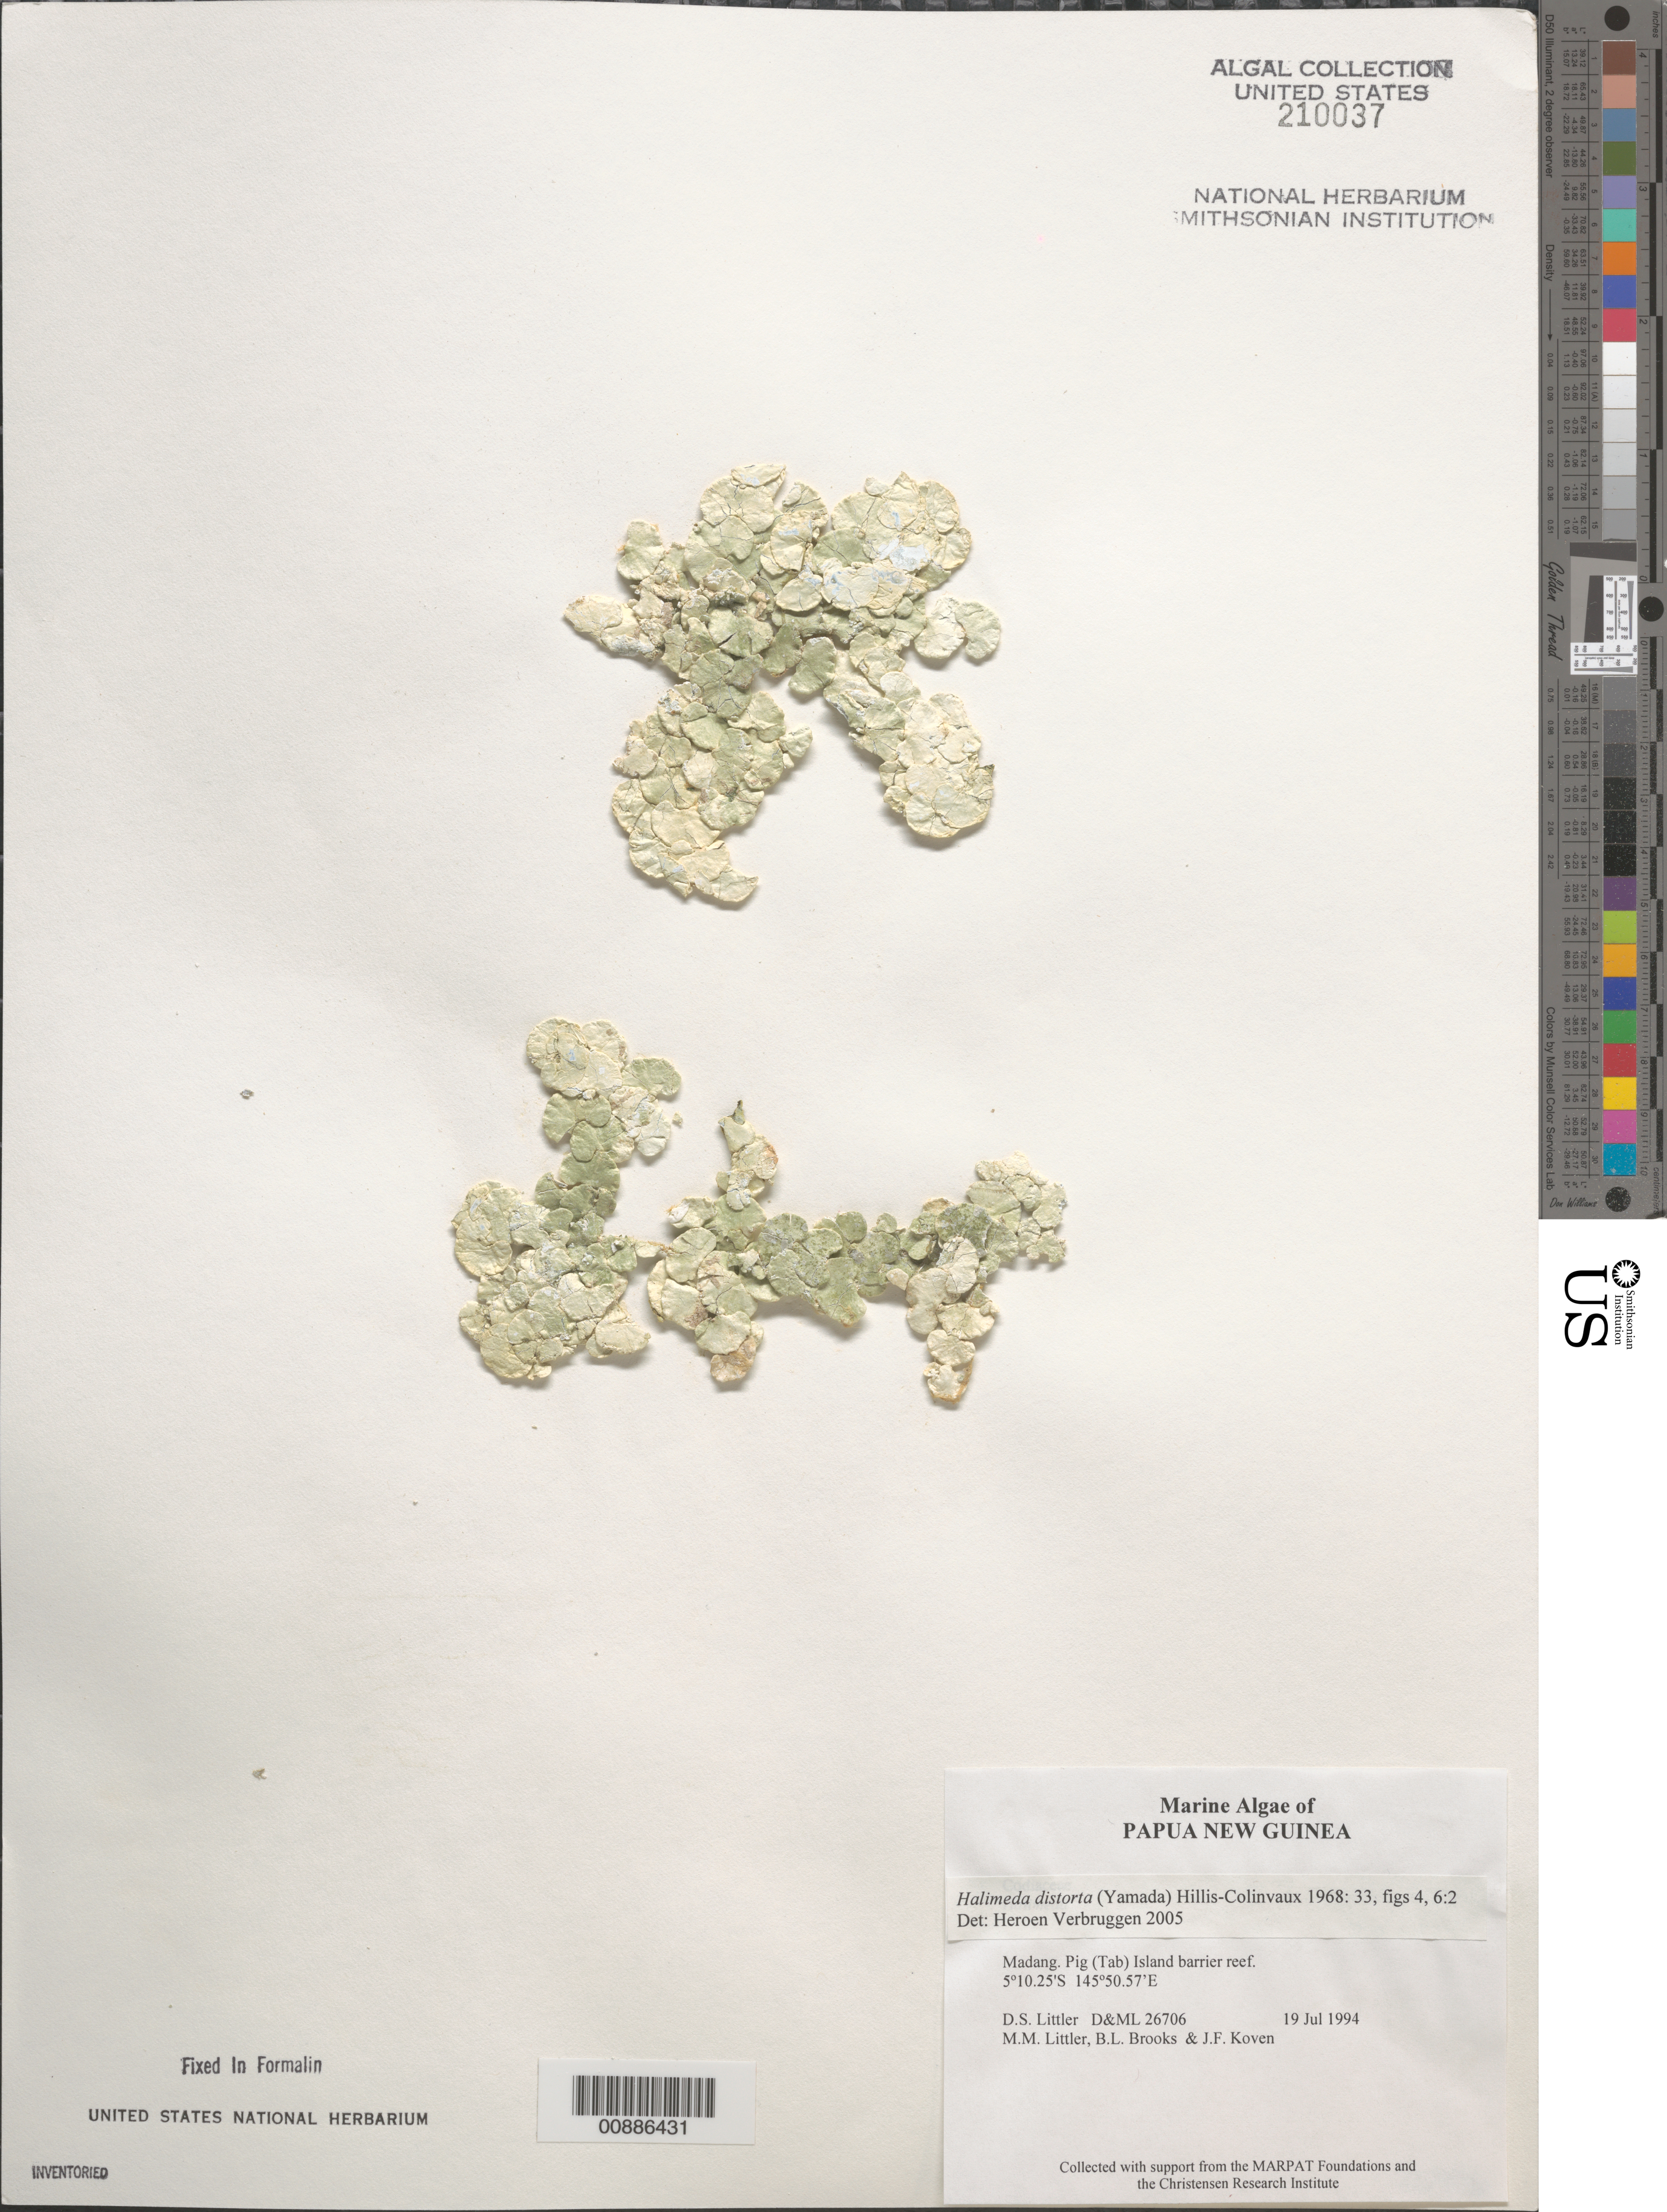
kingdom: Plantae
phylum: Chlorophyta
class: Ulvophyceae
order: Bryopsidales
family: Halimedaceae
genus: Halimeda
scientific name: Halimeda distorta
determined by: Verbruggen, H.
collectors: D. S. Littler, M. M. Littler, B. Brooks & J. Koven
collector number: D&ML 26706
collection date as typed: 19 Jul 1994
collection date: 1994-07-19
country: Papua New Guinea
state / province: Madang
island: Pig [Tab]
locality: Island barrier reef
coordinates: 5 10.25'S, 145 50.57'E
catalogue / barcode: US 210037